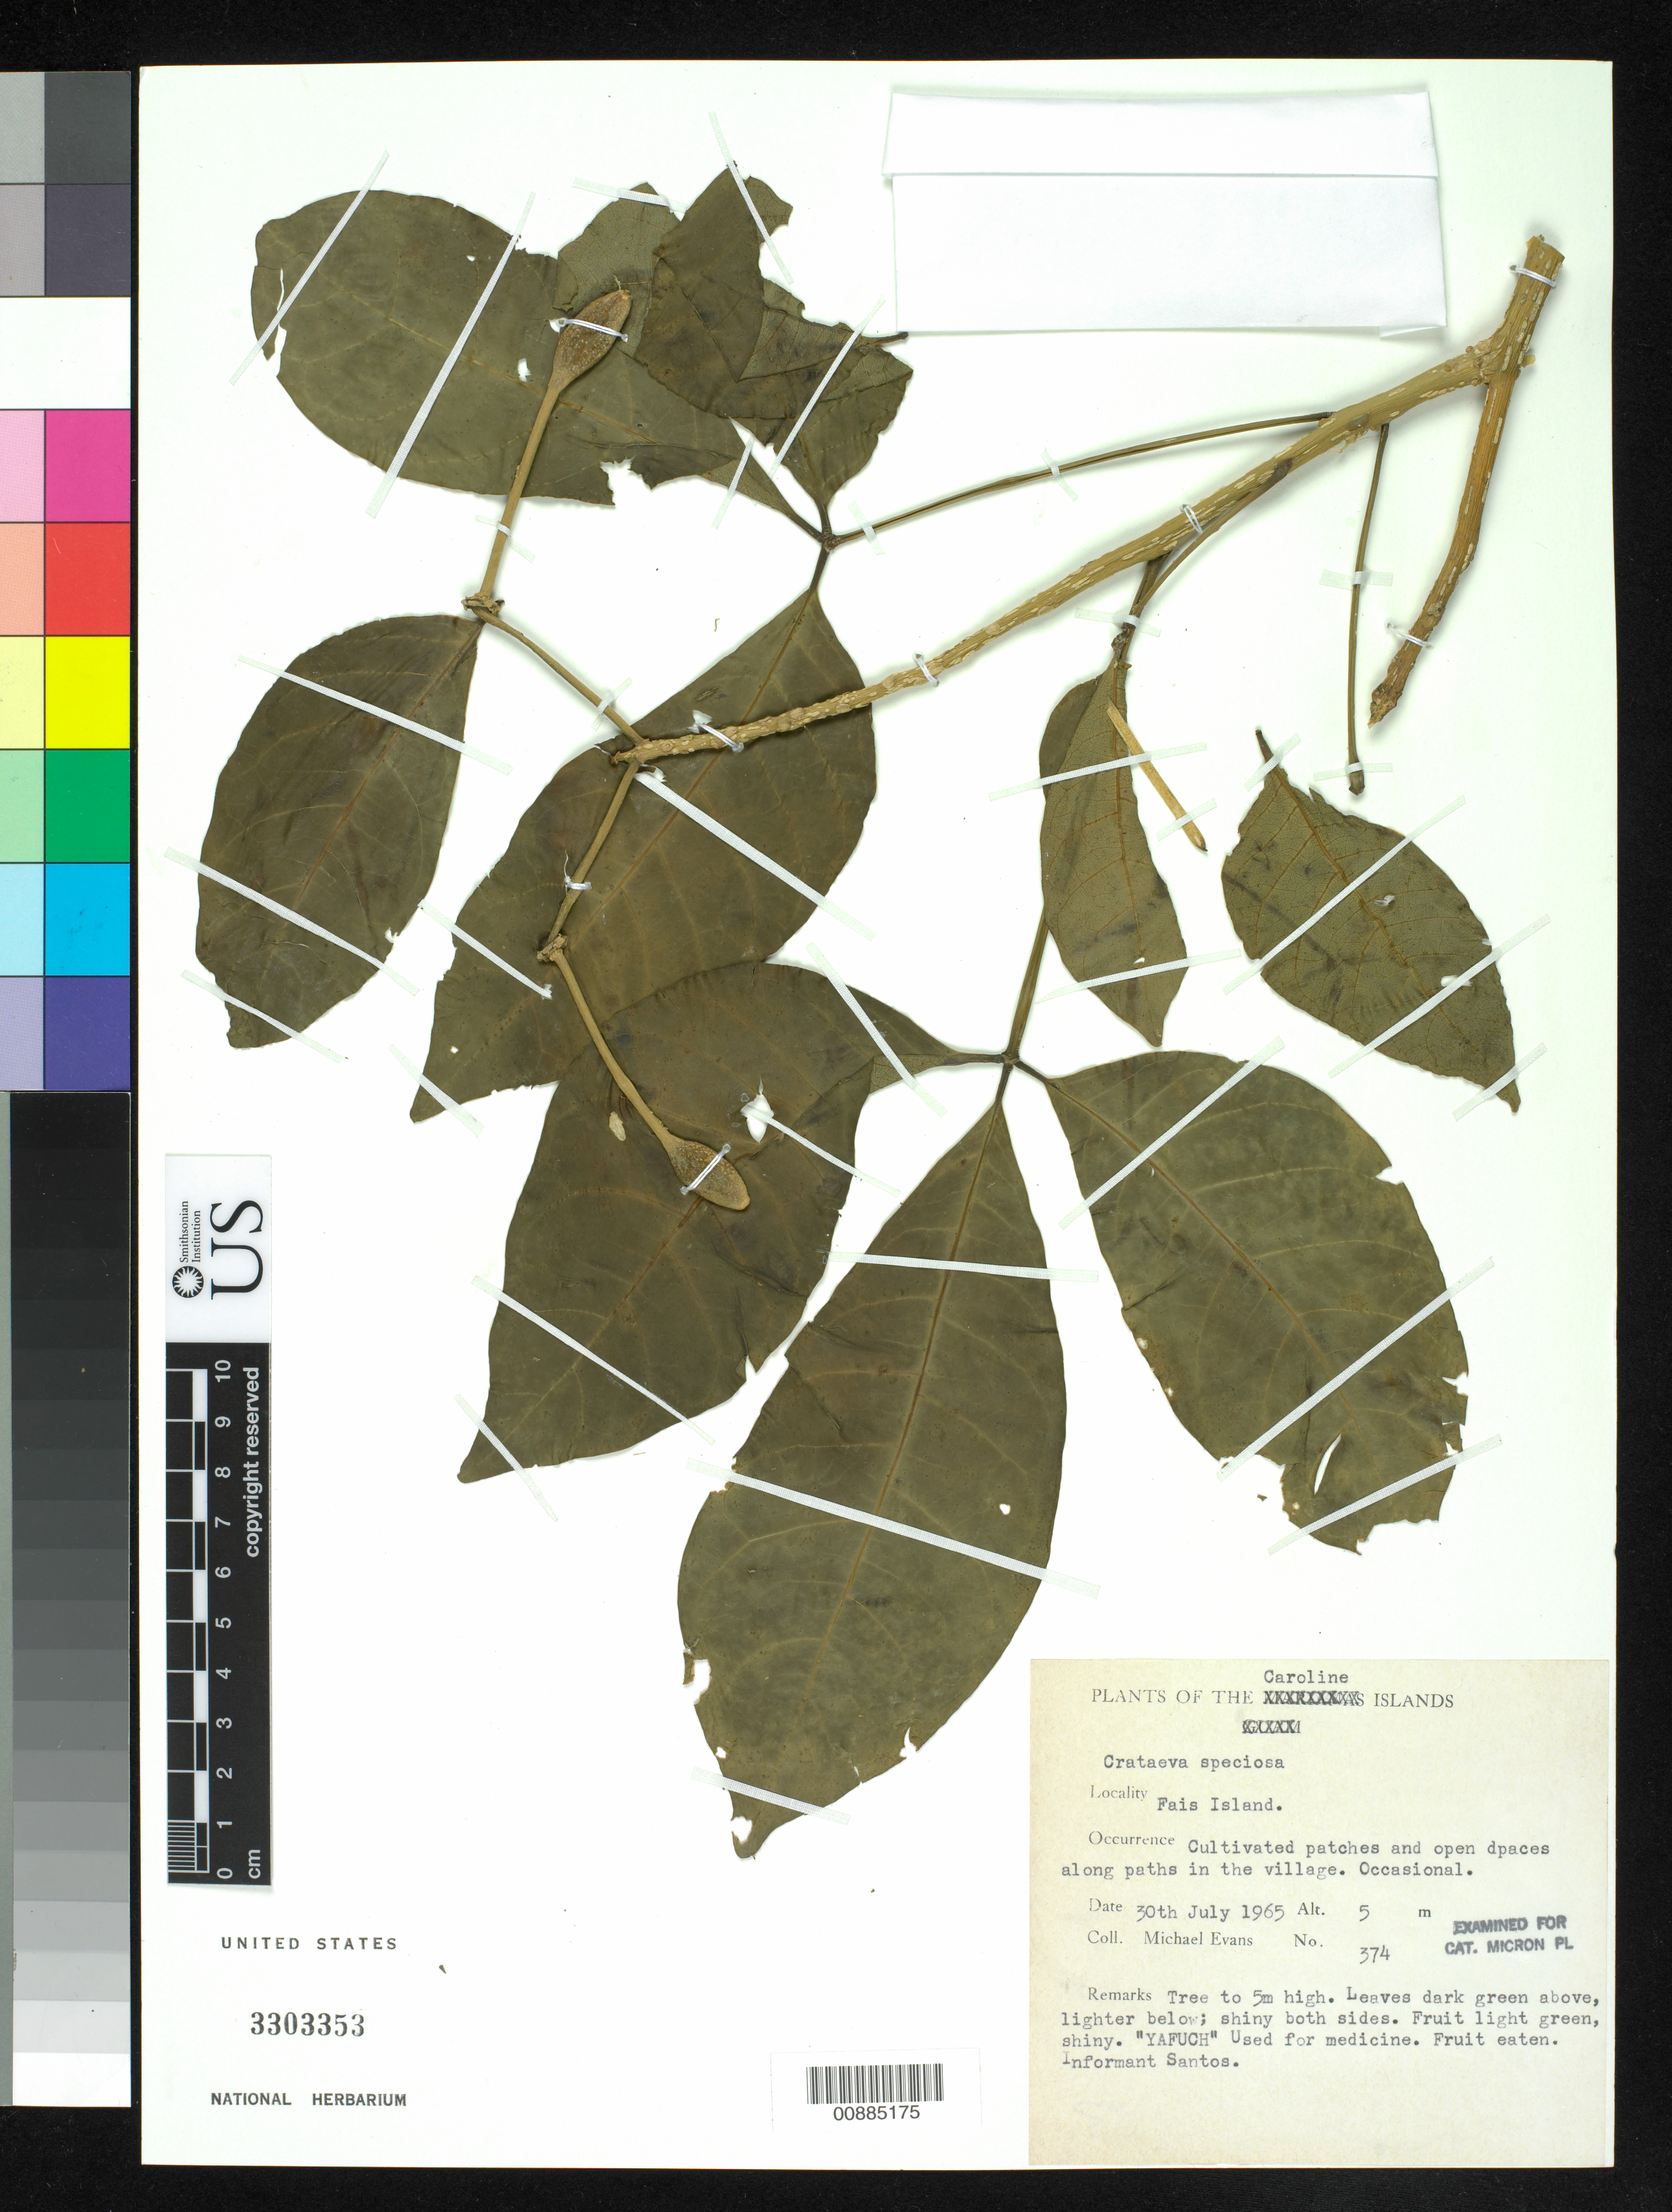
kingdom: Plantae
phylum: Tracheophyta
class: Magnoliopsida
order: Brassicales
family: Capparaceae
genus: Crateva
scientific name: Crateva speciosa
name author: Volkens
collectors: M. Evans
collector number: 374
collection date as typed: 30 Jul 1965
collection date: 1965-07-30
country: Micronesia, Federated States of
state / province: Yap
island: Fais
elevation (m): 5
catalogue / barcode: US 3303353